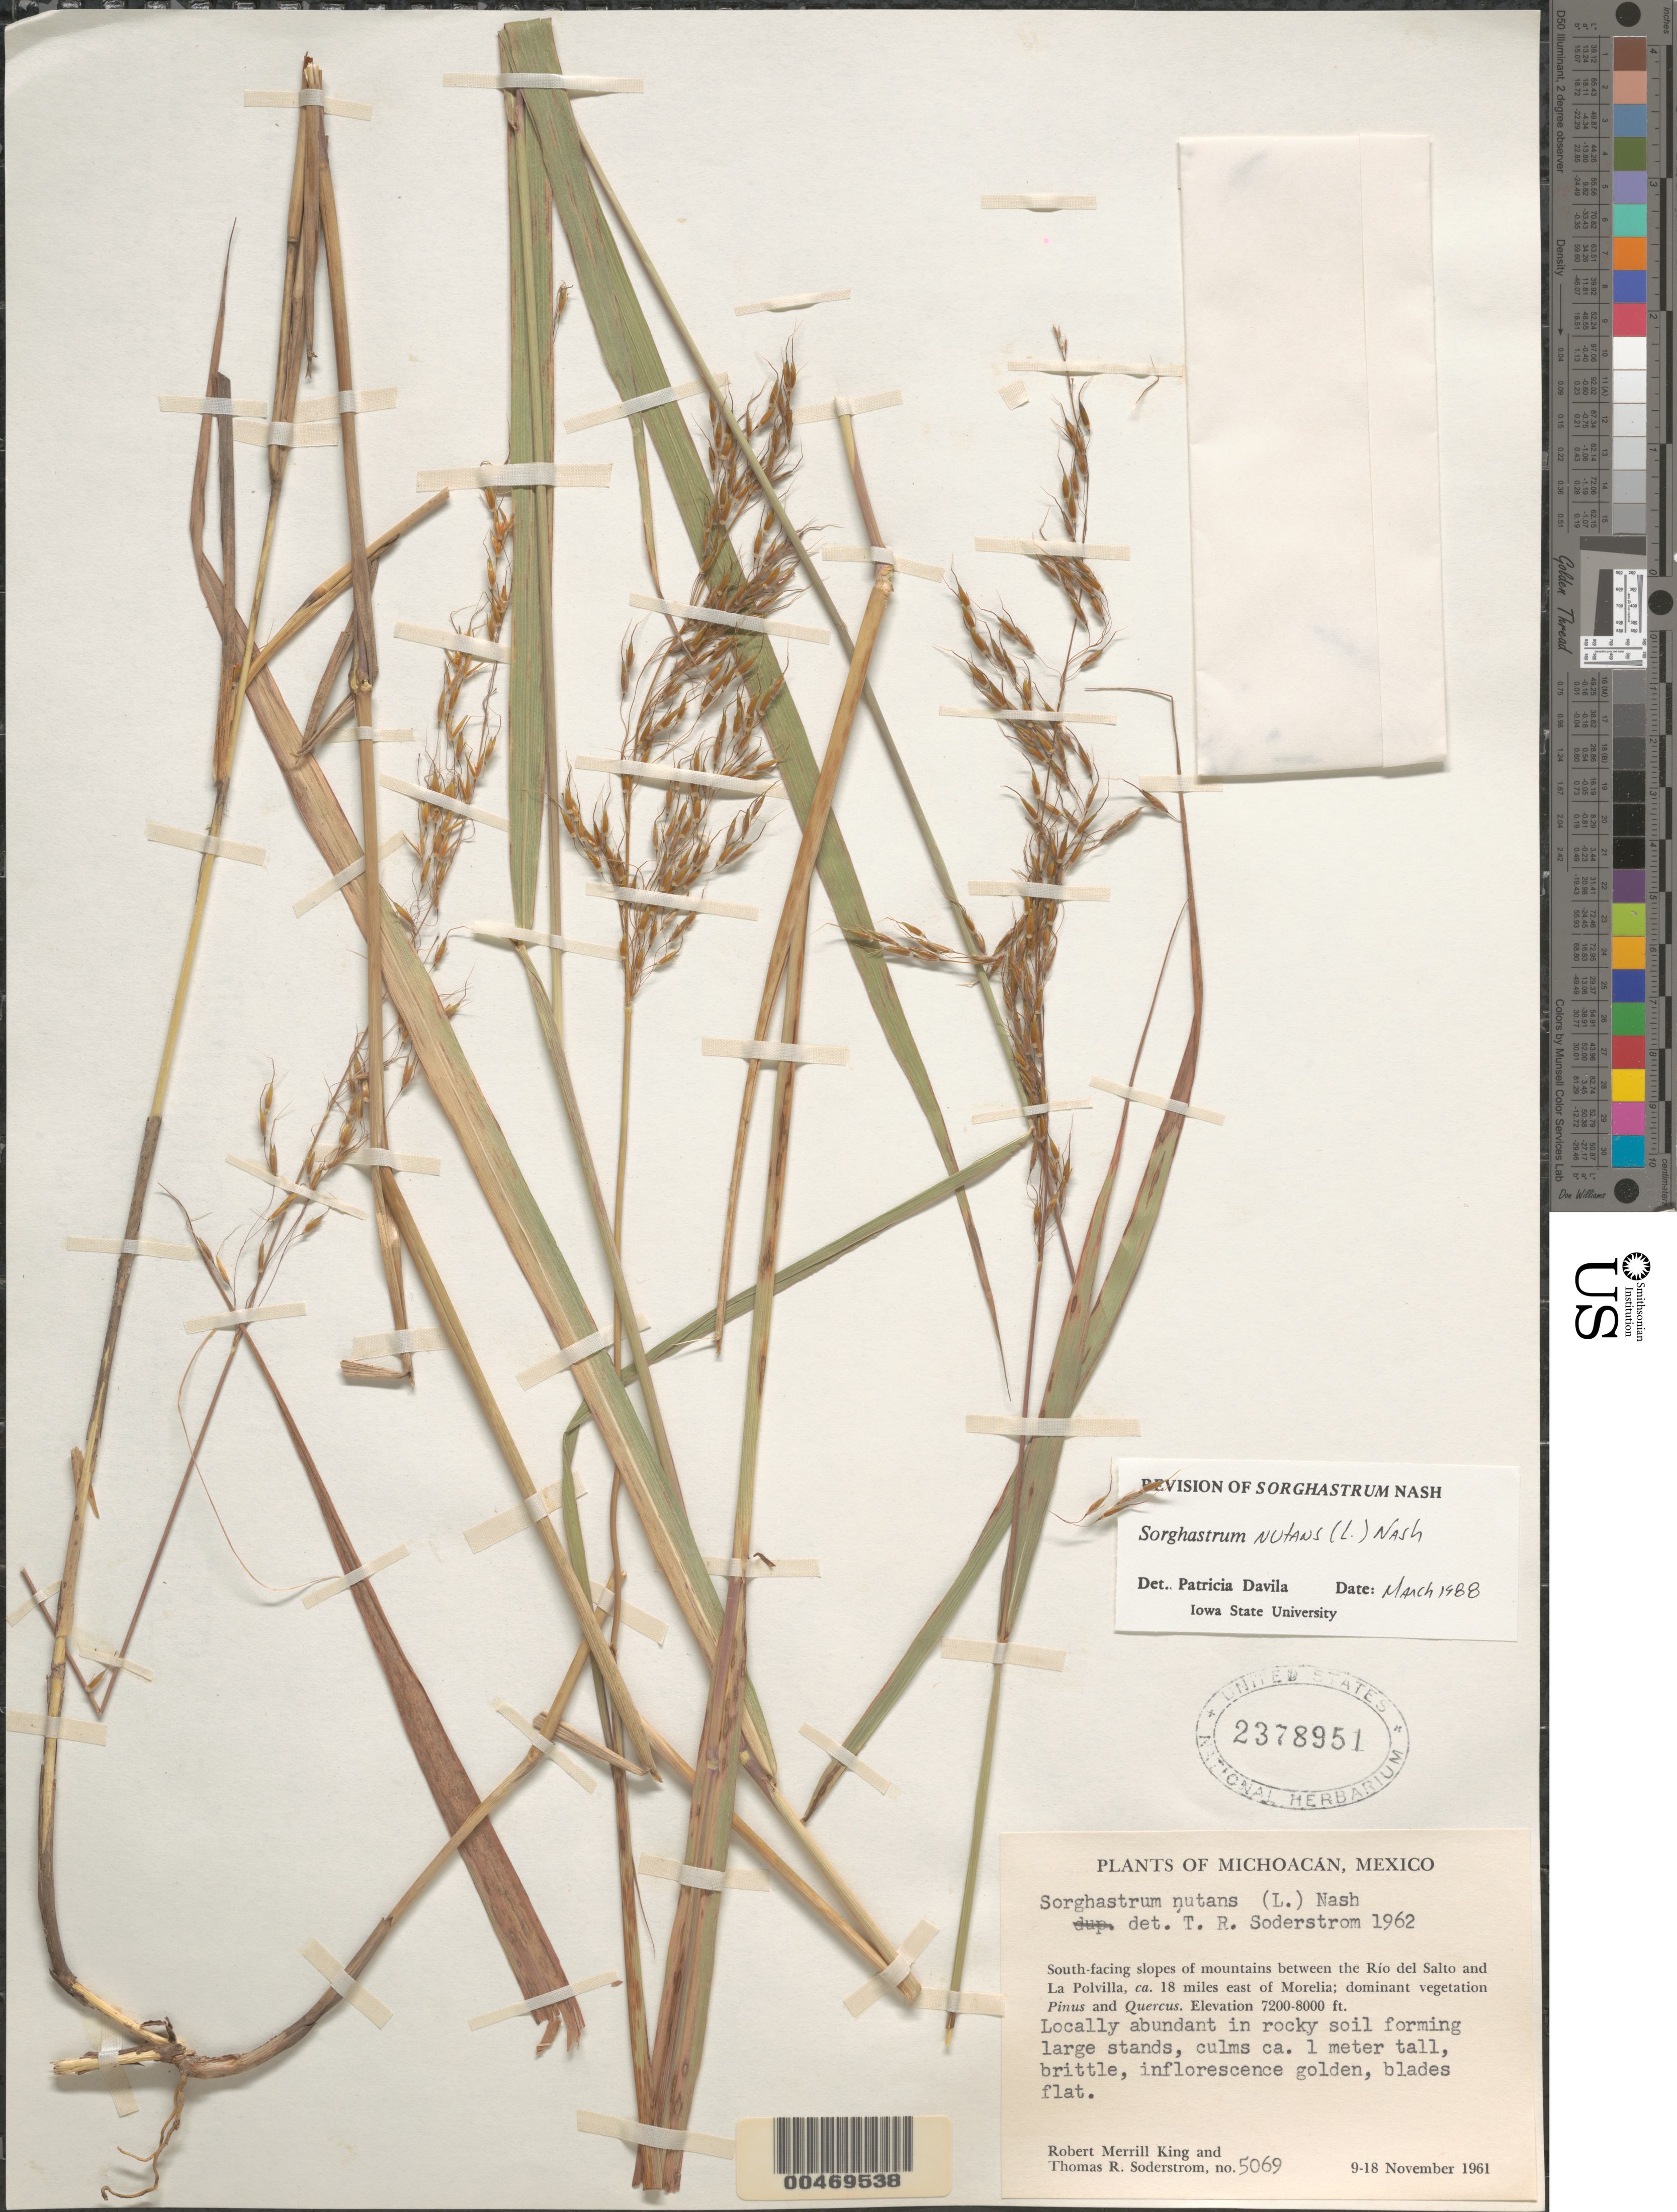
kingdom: Plantae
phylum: Tracheophyta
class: Liliopsida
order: Poales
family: Poaceae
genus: Sorghastrum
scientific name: Sorghastrum nutans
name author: (L.) Nash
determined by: Dávila, P. D.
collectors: R. M. King & T. R. Soderstrom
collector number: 5069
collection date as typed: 9 Nov 1961 to 18 Nov 1961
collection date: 1961-11-09/1961-11-18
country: Mexico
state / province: Michoacán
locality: Between the Río del Salto & La Polvilla, ca 18 mi E of Morelia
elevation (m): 2195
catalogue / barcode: US 2378951